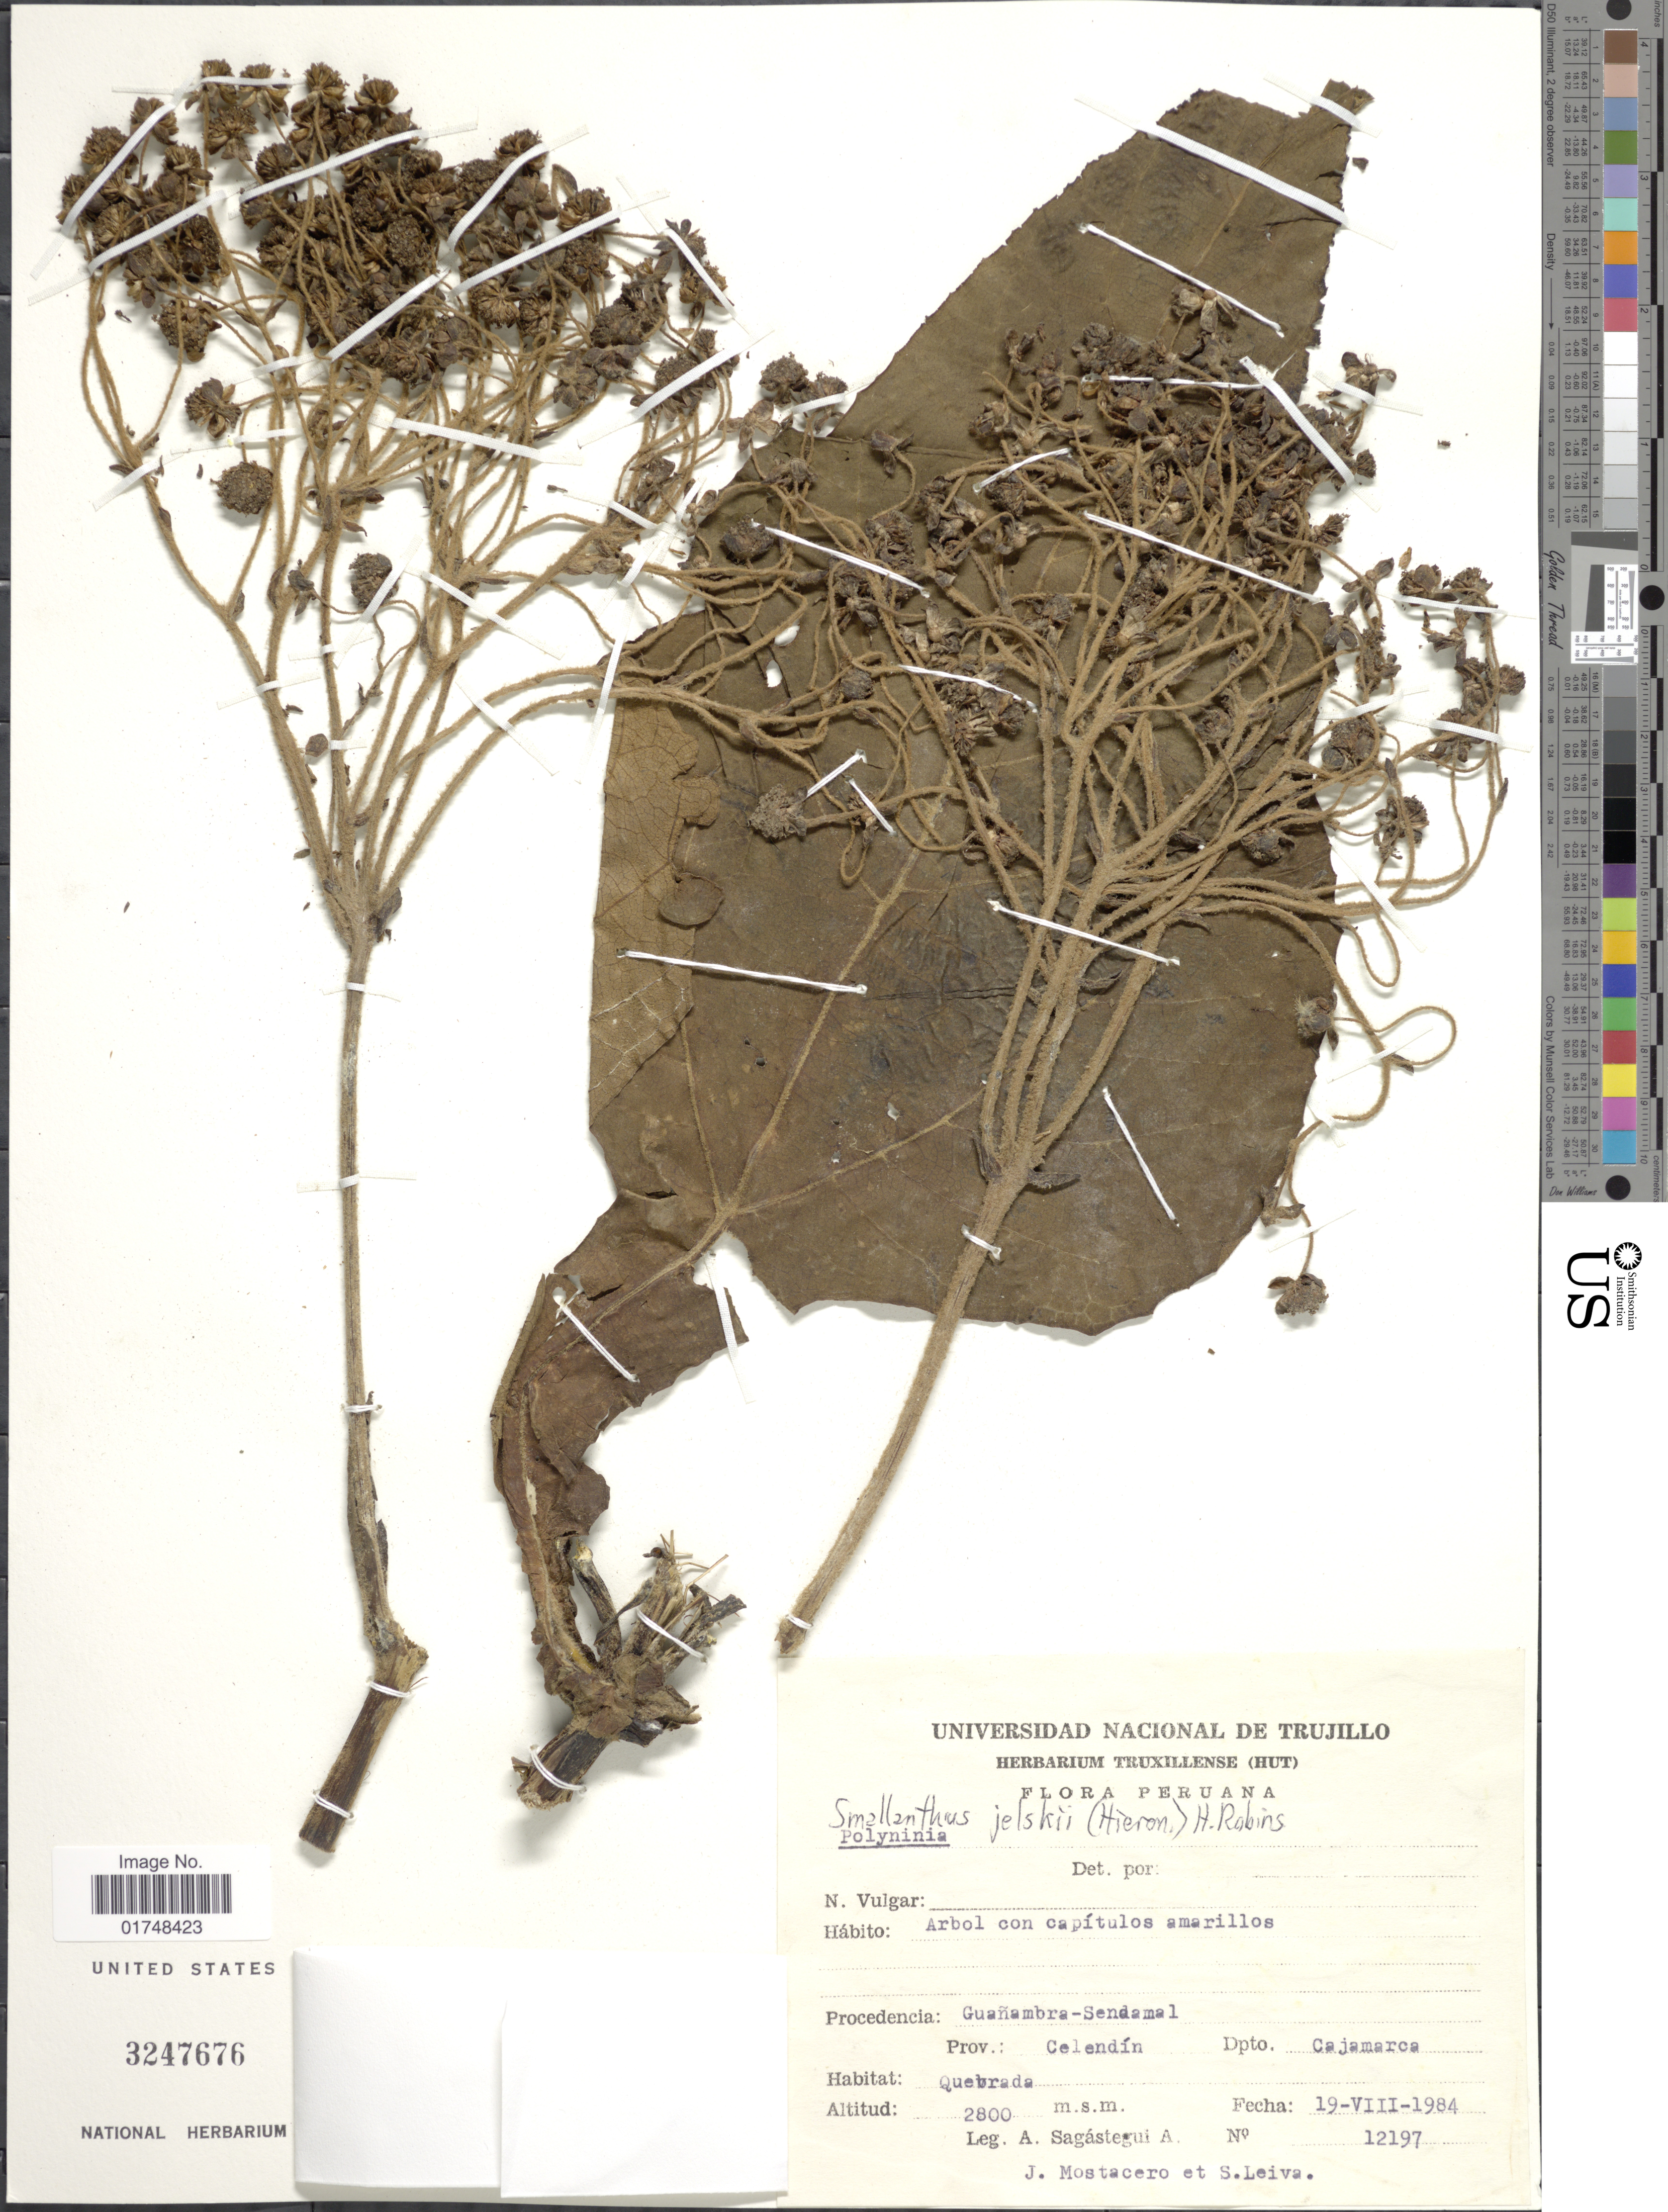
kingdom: Plantae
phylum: Tracheophyta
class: Magnoliopsida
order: Asterales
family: Asteraceae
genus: Smallanthus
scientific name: Smallanthus jelskii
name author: (Hieron.) H. Rob.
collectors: A. Sagástegui A., J. Mostacero & S. Leiva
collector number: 12197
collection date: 1984-08-19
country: Peru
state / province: Cajamarca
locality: Guanambra-Sendamal, Prov. Celendin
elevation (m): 2800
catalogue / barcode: US 3247676